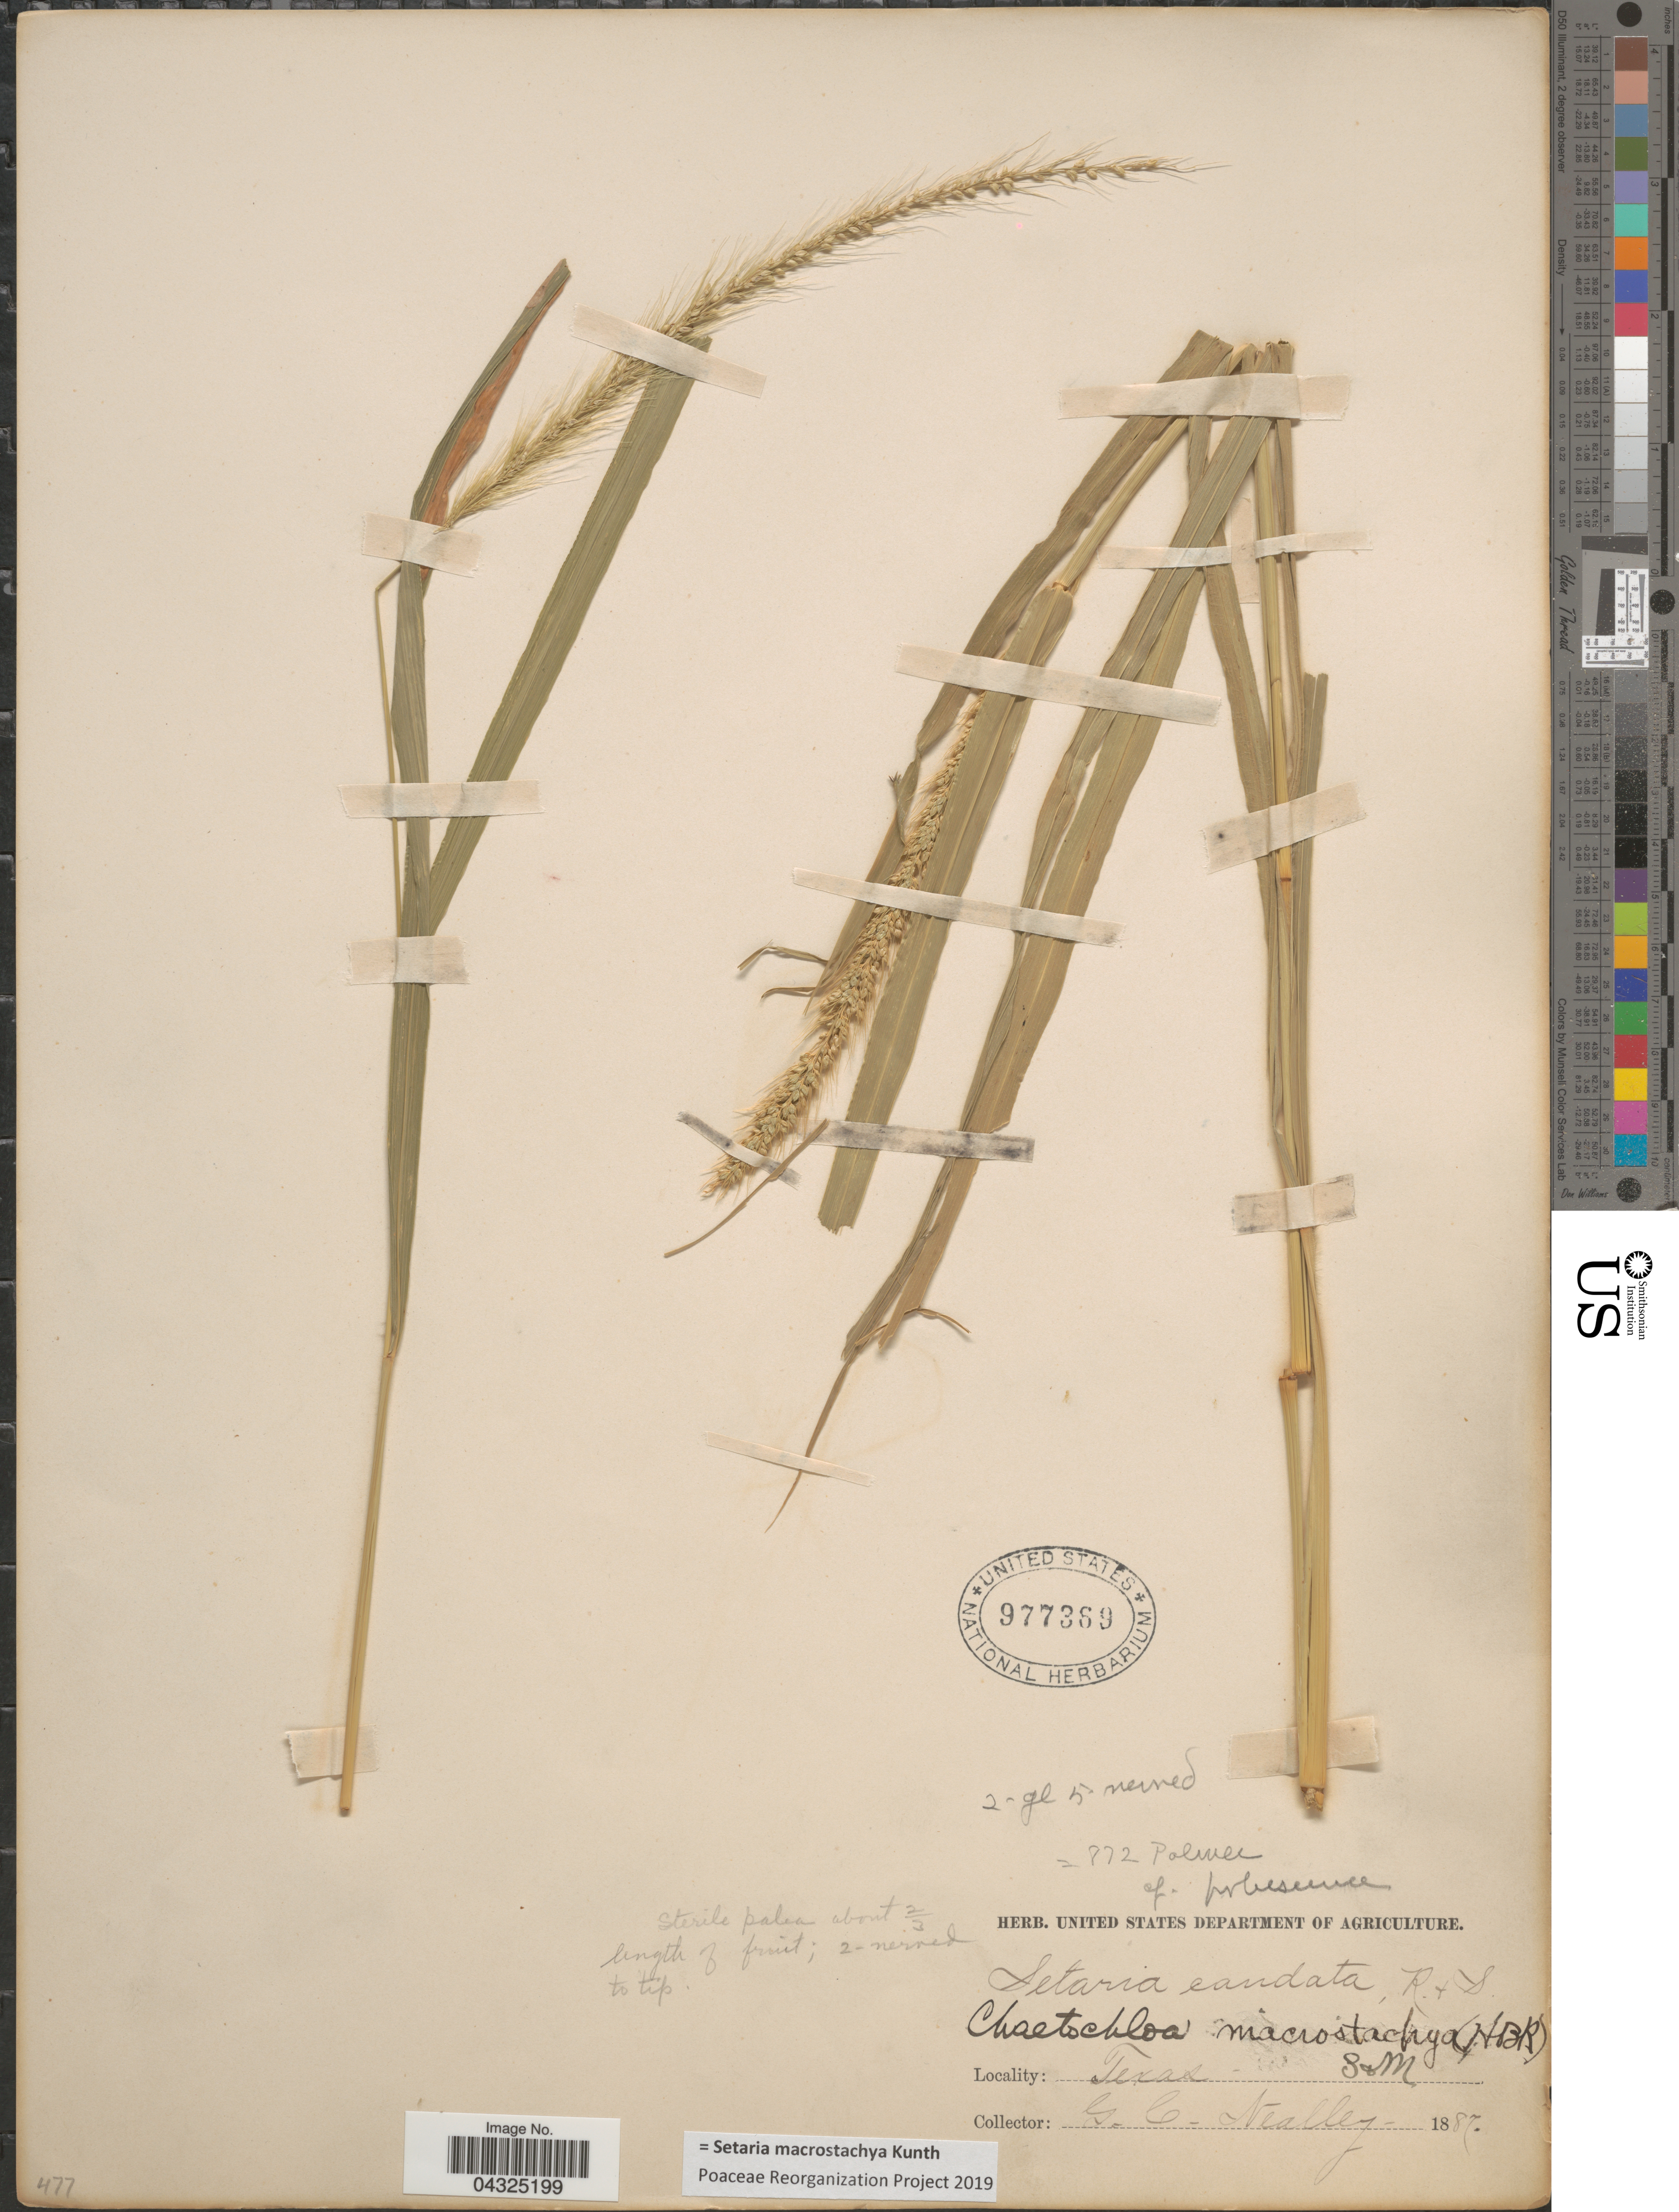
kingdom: Plantae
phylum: Tracheophyta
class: Liliopsida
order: Poales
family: Poaceae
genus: Setaria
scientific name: Setaria macrostachya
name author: Kunth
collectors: G. C. Nealley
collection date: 1887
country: United States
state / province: Texas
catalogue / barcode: US 977369